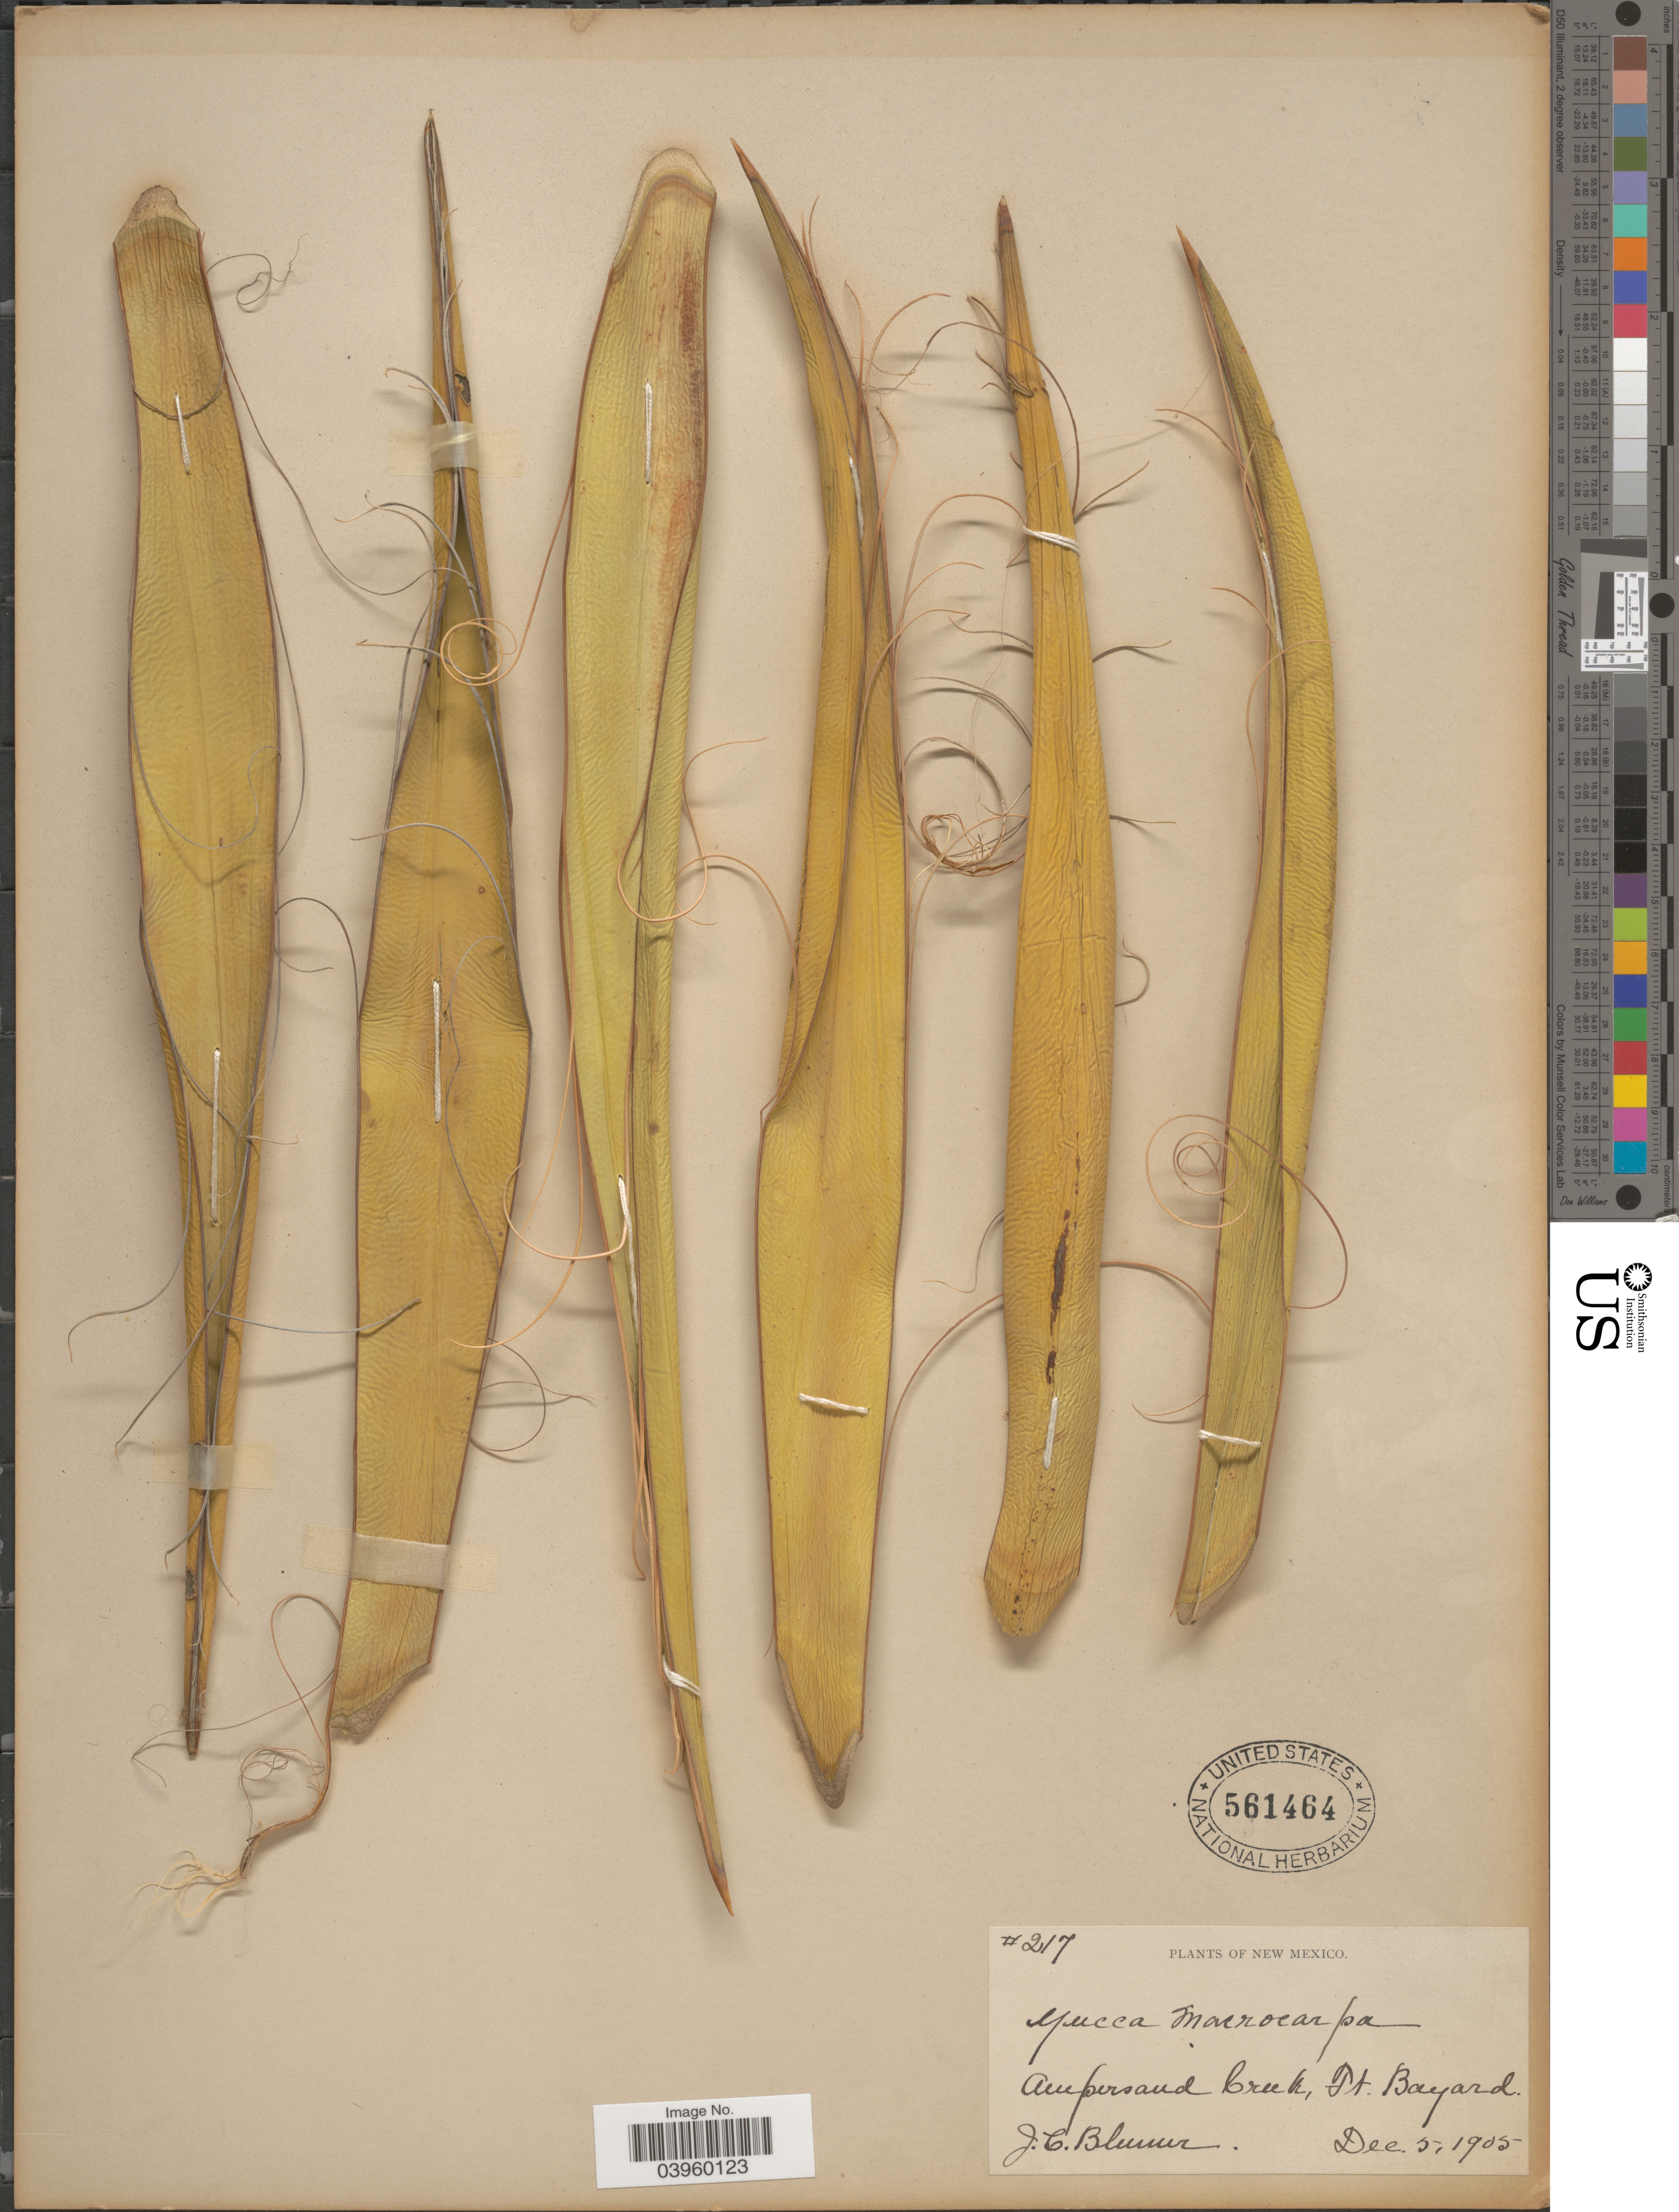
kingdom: Plantae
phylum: Tracheophyta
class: Liliopsida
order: Asparagales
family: Asparagaceae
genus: Yucca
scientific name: Yucca torreyi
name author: Shafer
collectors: J. C. Blumer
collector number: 217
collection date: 1905-12-05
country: United States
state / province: New Mexico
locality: Ampersand Creek, Ft. Bayard.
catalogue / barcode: US 561464